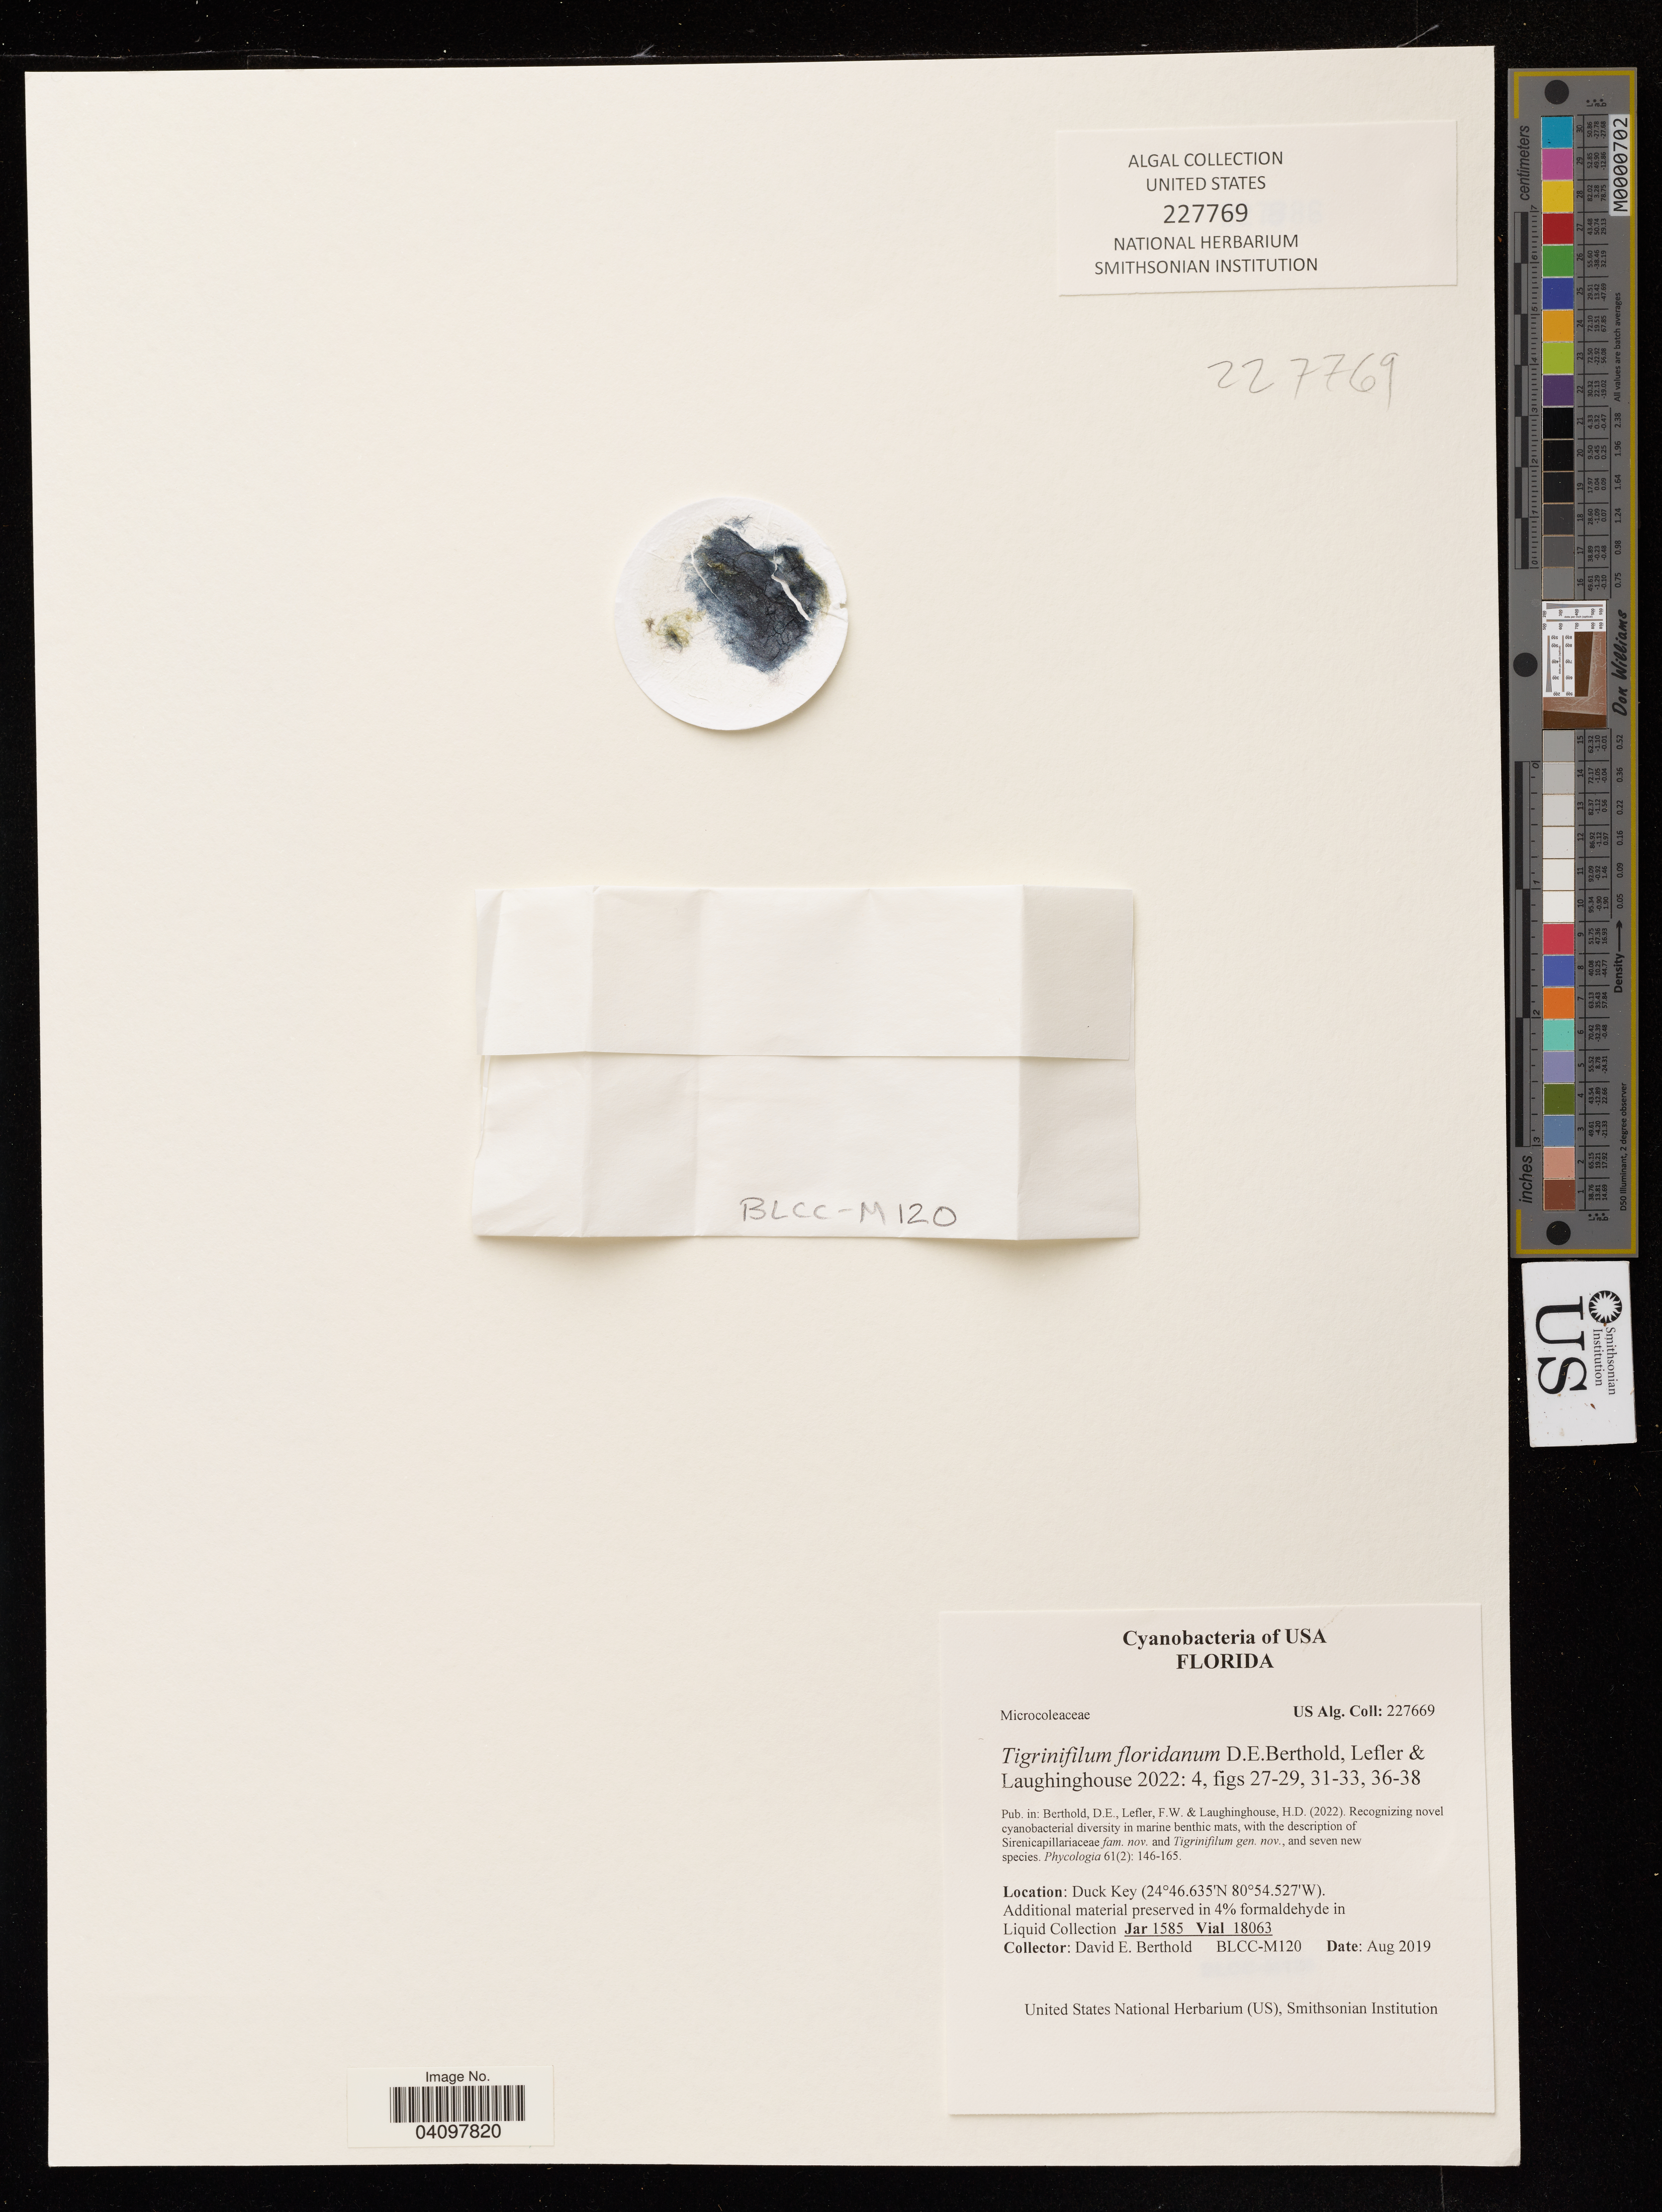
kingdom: Bacteria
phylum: Cyanobacteria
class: Cyanobacteriia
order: Cyanobacteriales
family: Microcoleaceae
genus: Tigrinifilum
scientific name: Tigrinifilum floridanum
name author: D.E. Berthold et al.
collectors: D. Berthold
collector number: BLCC-M120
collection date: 2019-08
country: United States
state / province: Florida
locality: Duck Key.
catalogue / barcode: US 227669